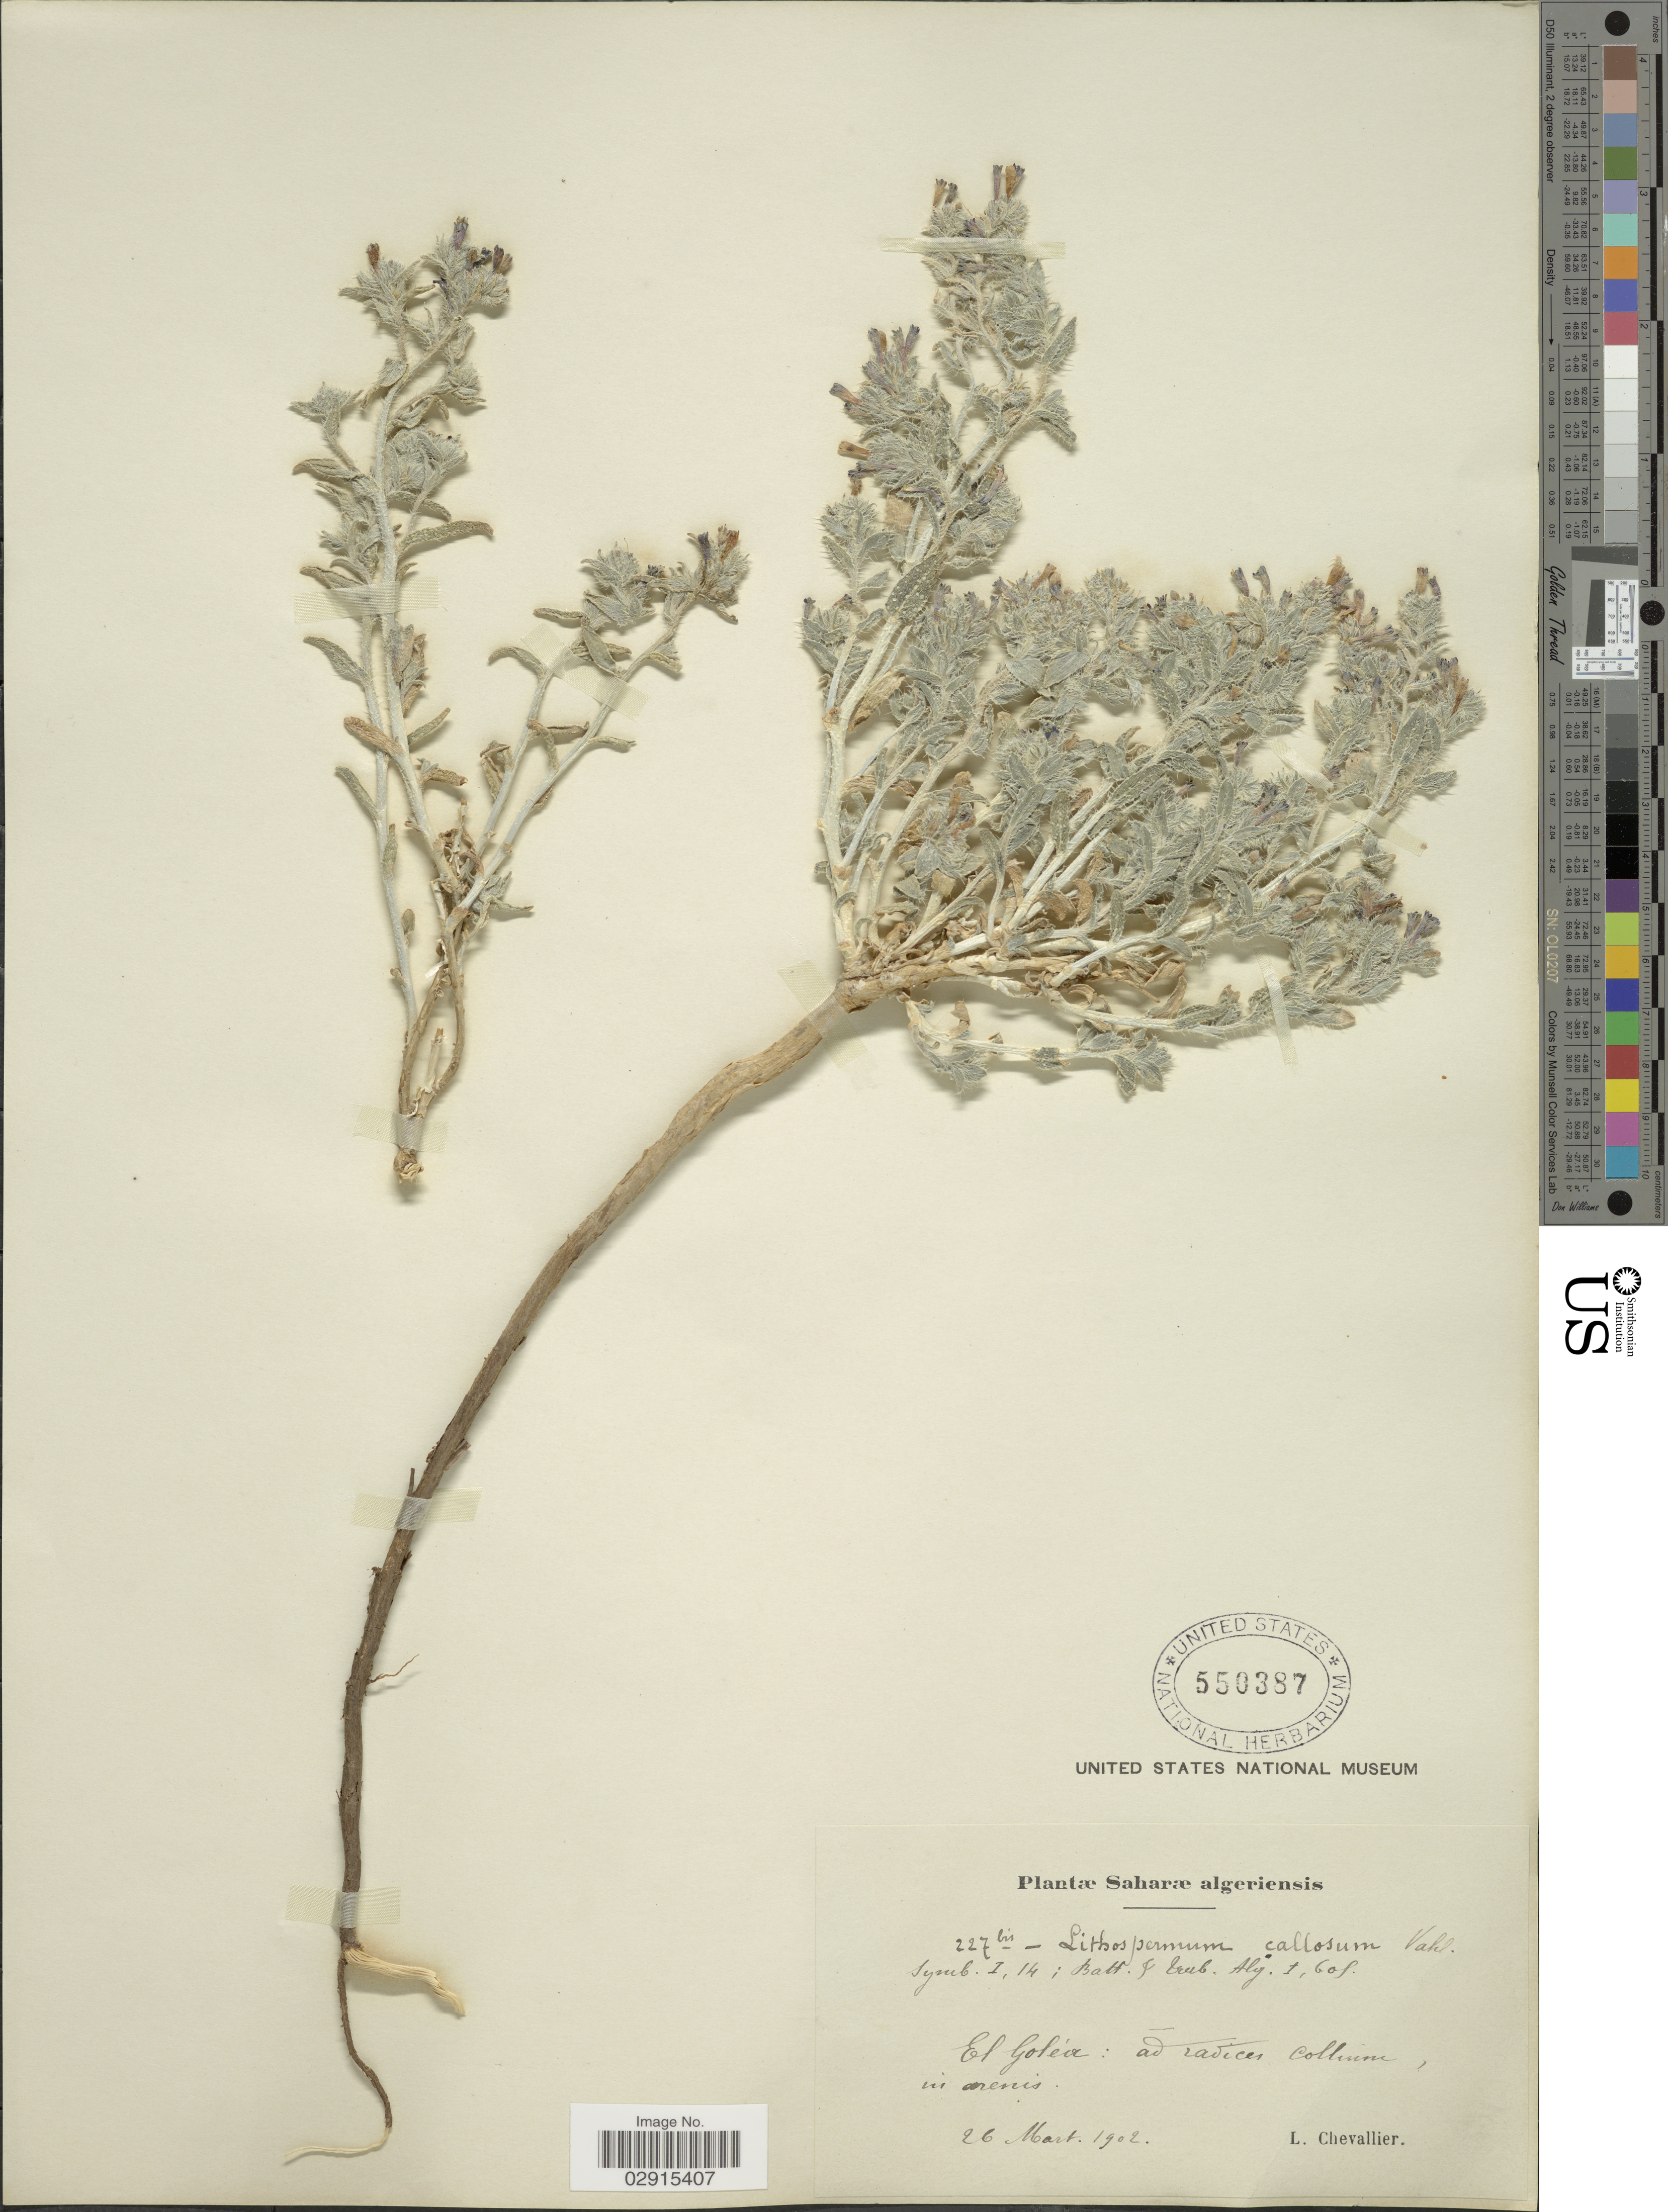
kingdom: Plantae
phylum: Tracheophyta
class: Magnoliopsida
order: Boraginales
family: Boraginaceae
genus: Lithospermum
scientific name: Lithospermum callosum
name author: Vahl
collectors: L. Chevallier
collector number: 227bis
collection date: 1902-03-26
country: Algeria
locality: El Golea: ad radices collium, in arenis. Saharae algeriensis.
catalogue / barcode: US 550387